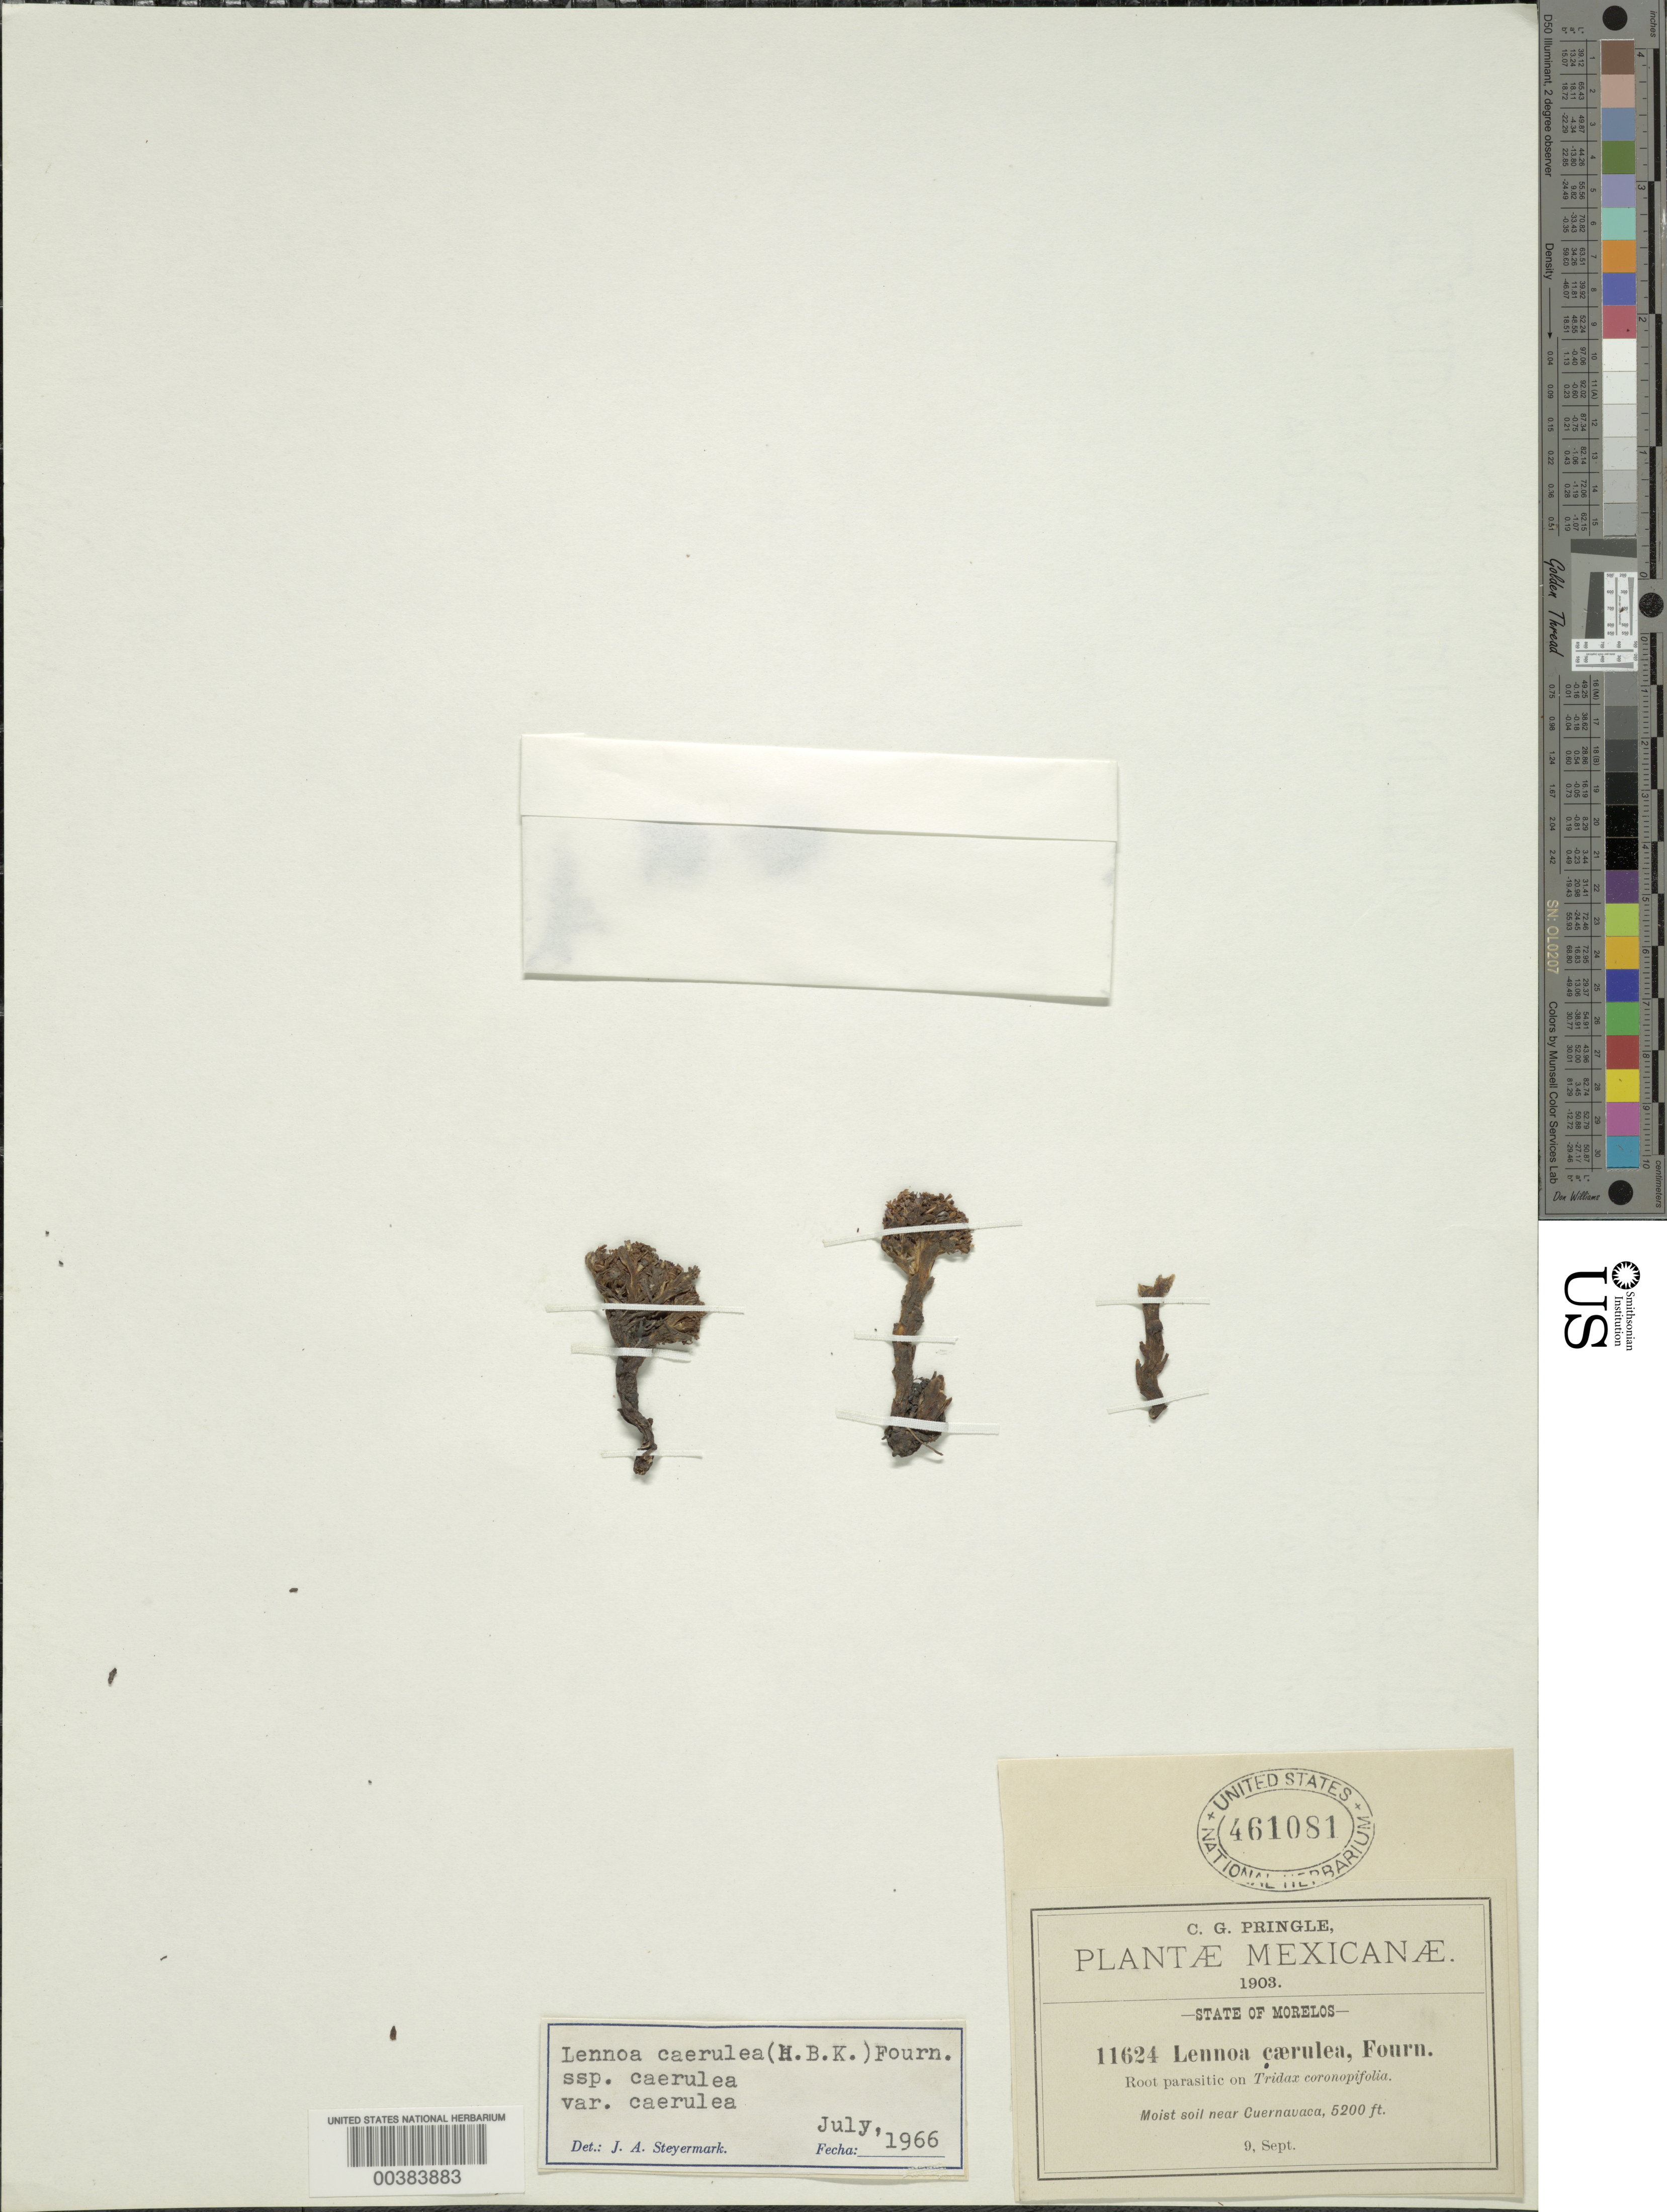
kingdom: Plantae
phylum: Tracheophyta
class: Magnoliopsida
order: Boraginales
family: Lennoaceae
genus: Lennoa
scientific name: Lennoa madreporoides f. caerulea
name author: (Kunth) Yatsk.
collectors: C. G. Pringle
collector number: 11624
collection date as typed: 09 Sep 1903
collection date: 1903-09-09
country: Mexico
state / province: Morelos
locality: Near Cuernavaca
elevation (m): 1585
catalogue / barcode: US 461081